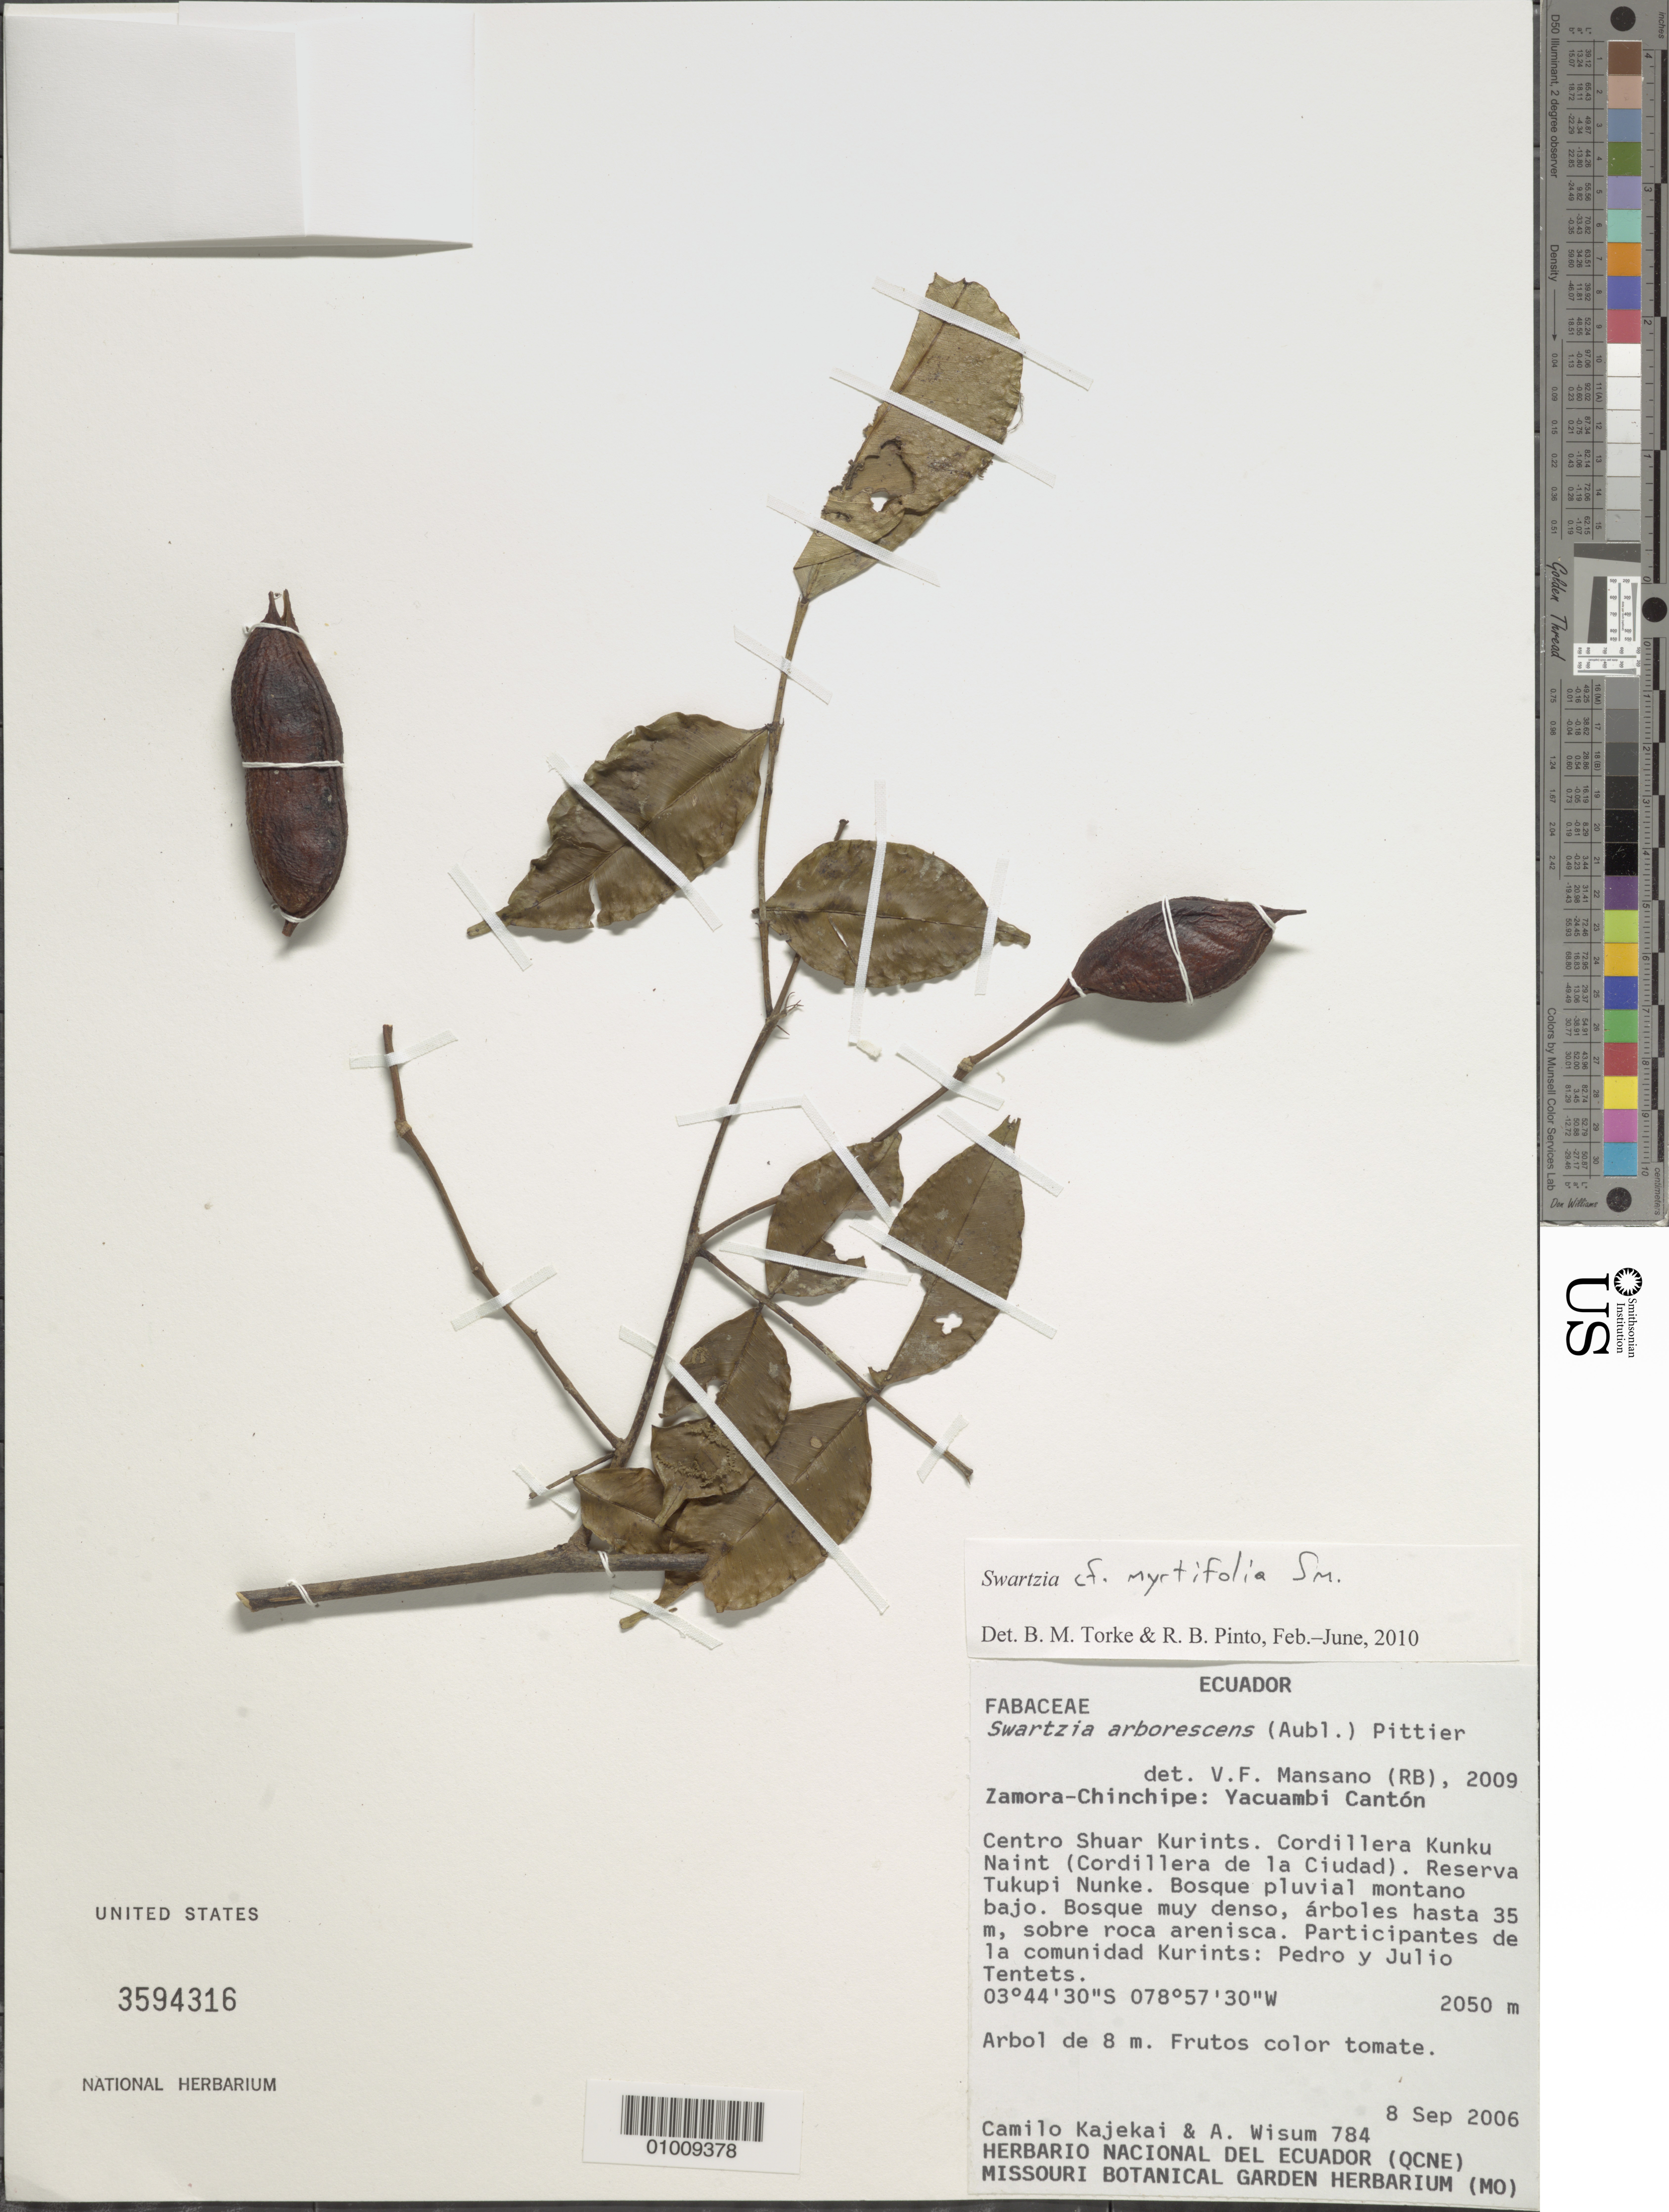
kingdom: Plantae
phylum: Tracheophyta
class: Magnoliopsida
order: Fabales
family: Fabaceae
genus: Swartzia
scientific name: Swartzia myrtifolia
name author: Sm.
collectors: C. Kajekai & A. Wisum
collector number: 784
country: Ecuador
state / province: Zamora-Chinchipe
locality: Yacuambi Canton, Centro Shuar Kurints, Kunku Naint, Reserva Tukupi Nunke.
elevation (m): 2050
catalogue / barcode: US 3594316